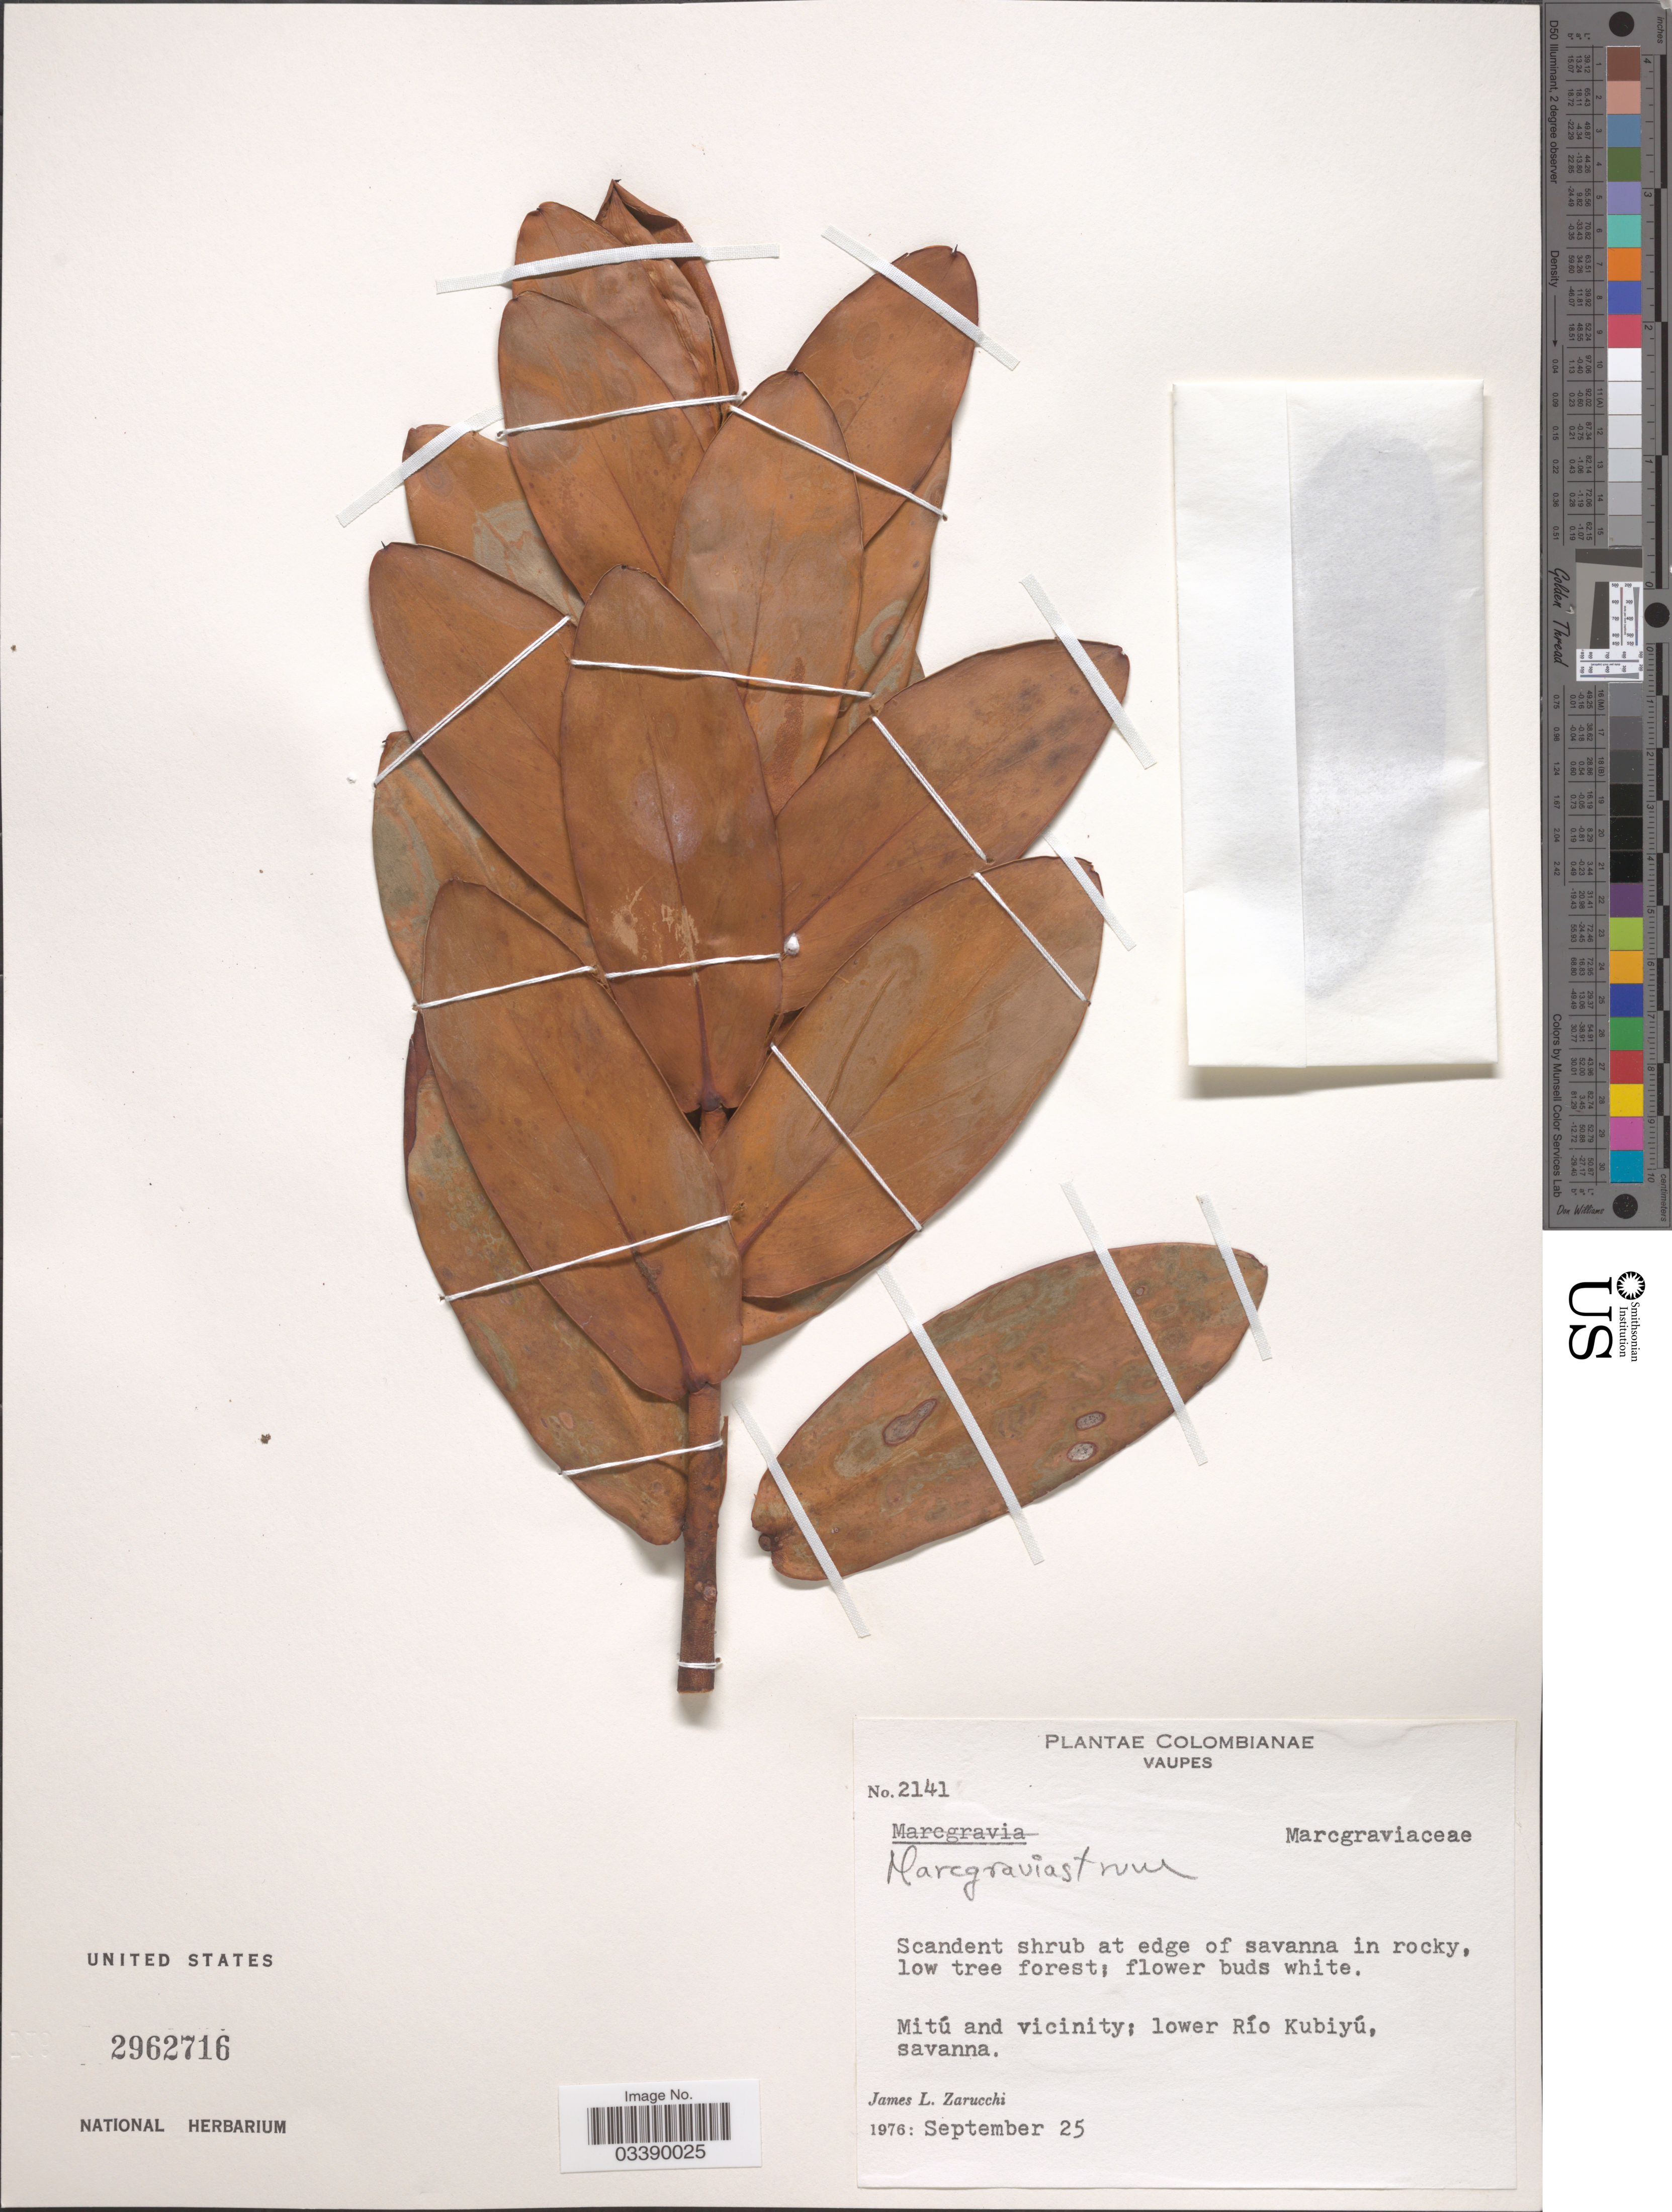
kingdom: Plantae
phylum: Tracheophyta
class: Magnoliopsida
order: Ericales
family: Marcgraviaceae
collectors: J. L. Zarucchi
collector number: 2141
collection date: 1976-09-25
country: Colombia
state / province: Vaupés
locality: Mitú and vicinity; lower Río Kubiyú, savanna.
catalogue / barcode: US 2962716